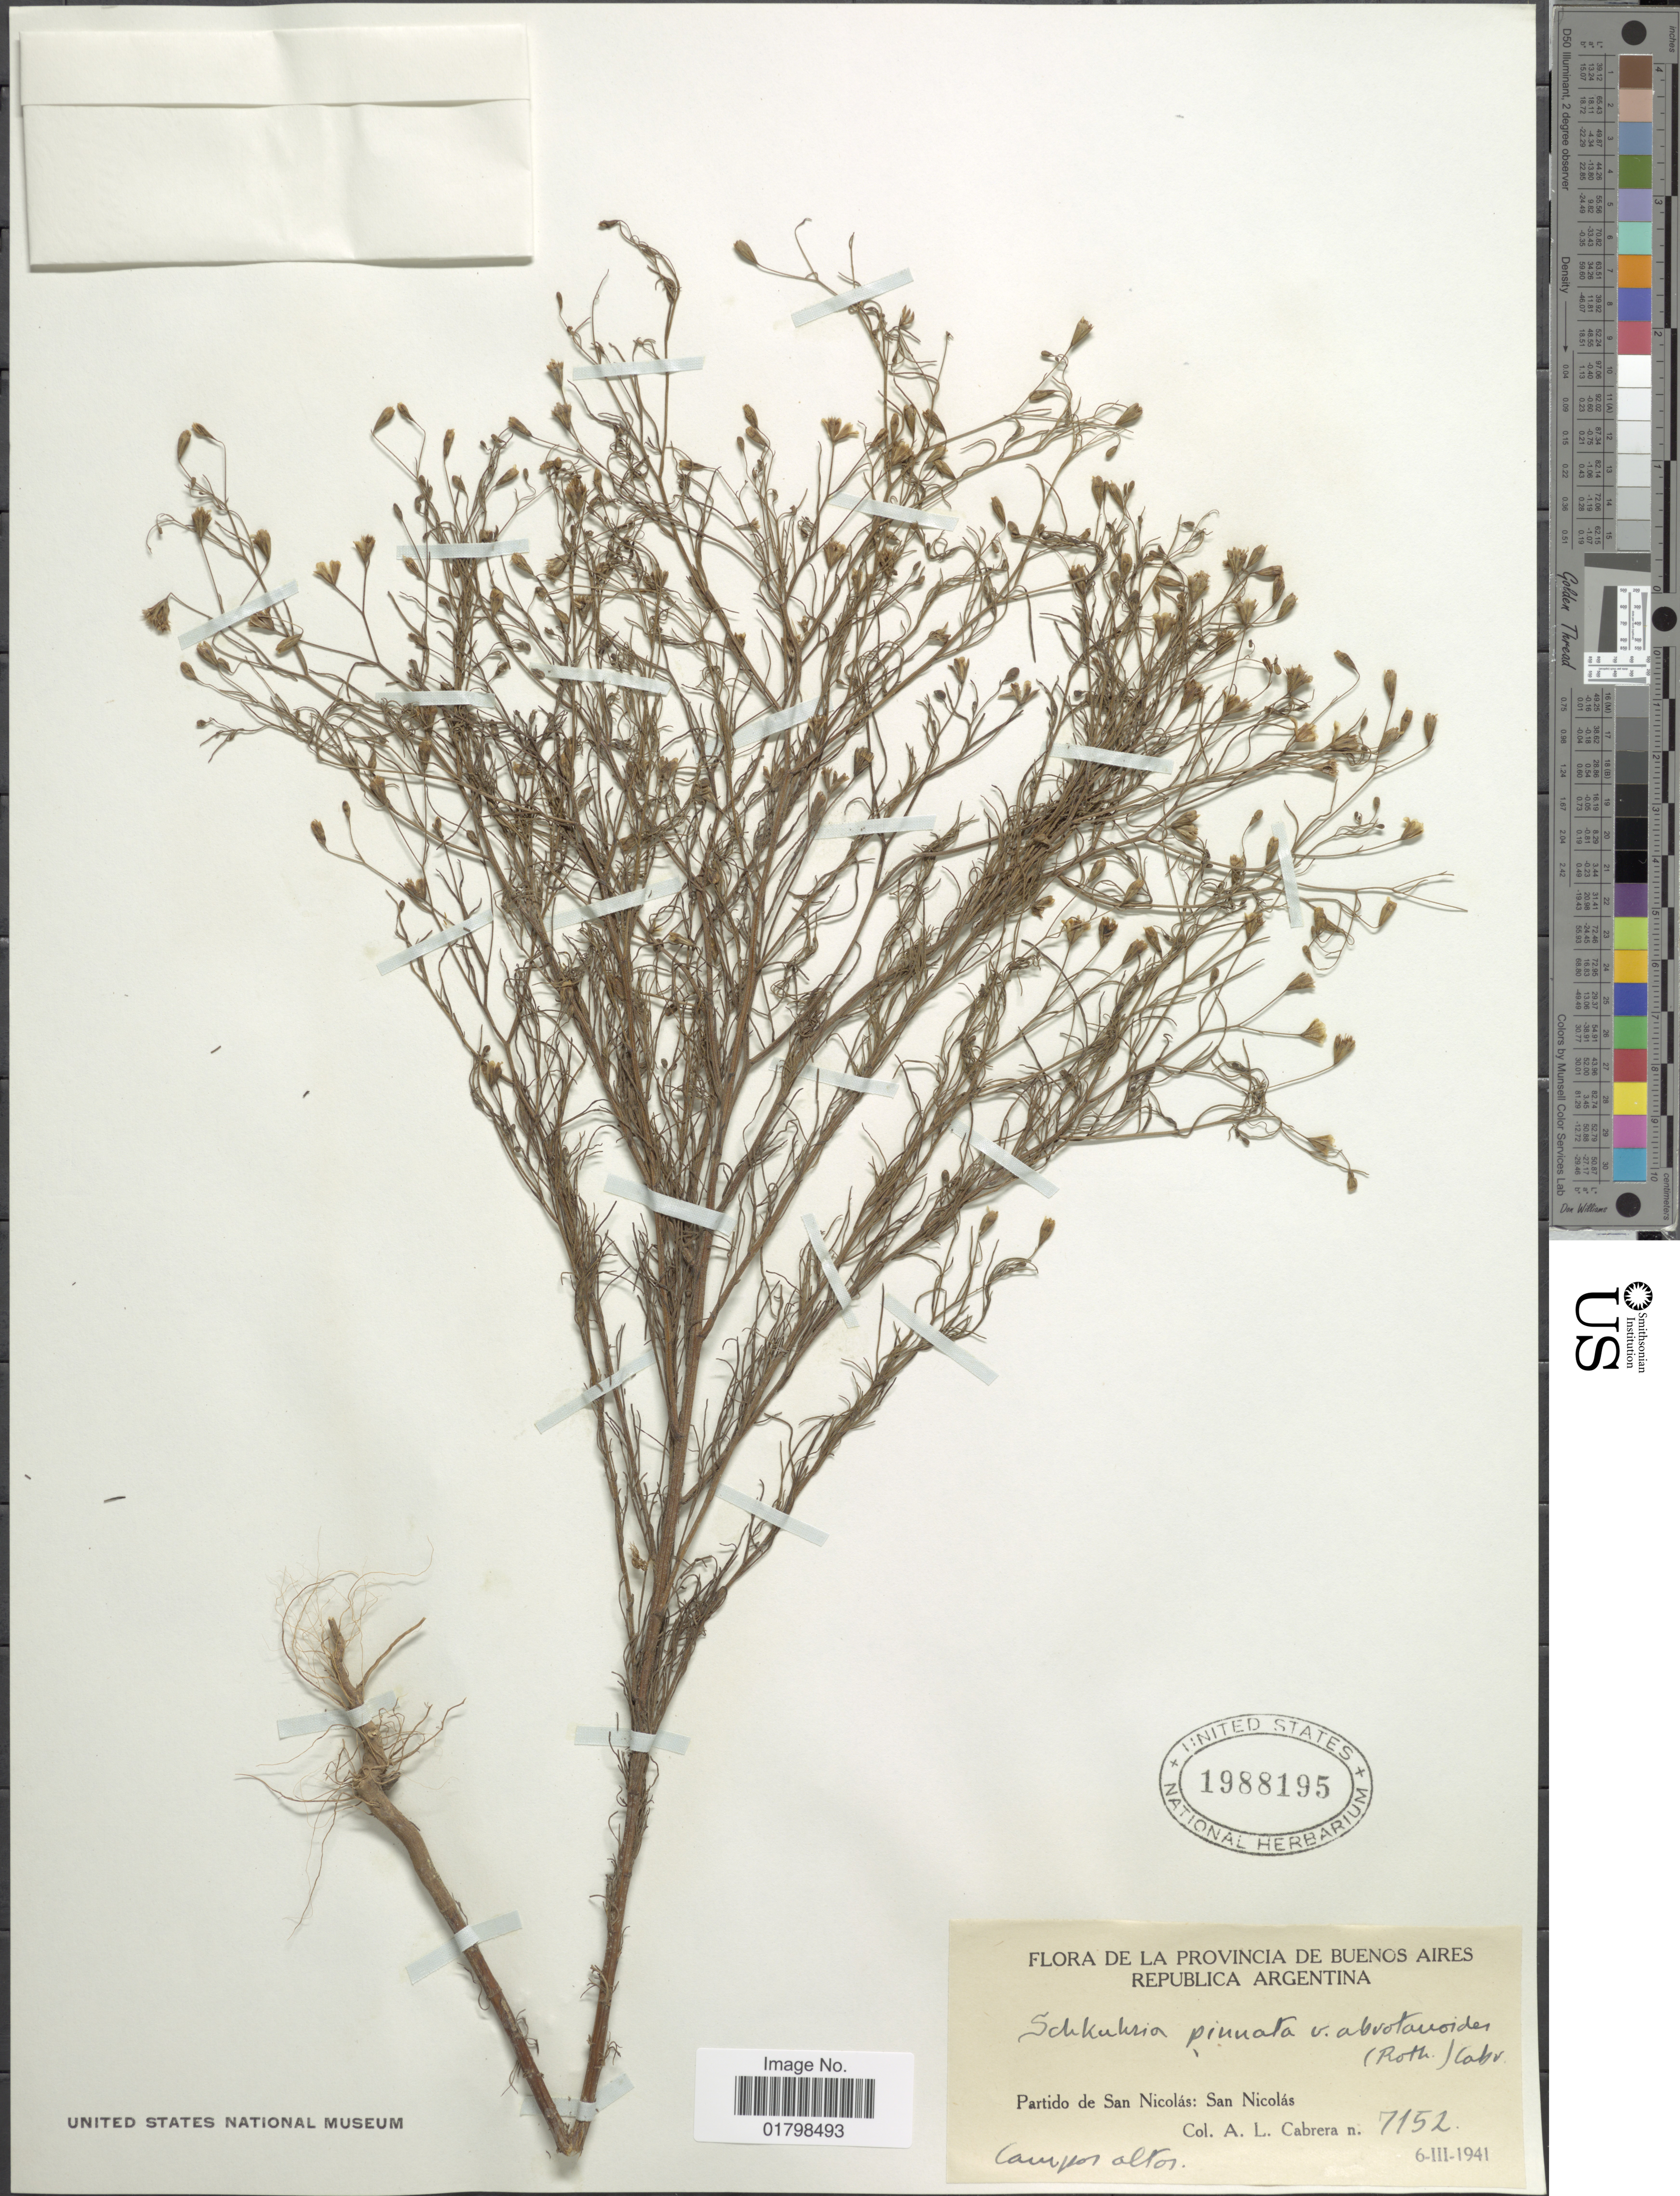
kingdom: Plantae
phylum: Tracheophyta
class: Magnoliopsida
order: Asterales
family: Asteraceae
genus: Schkuhria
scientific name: Schkuhria pinnata var. abrotanoides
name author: (Roth) Cabrera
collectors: A. L. Cabrera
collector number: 7152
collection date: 1941-03-06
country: Argentina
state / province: Buenos Aires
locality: Partido de San Nicolas: San Nicolas, Campos Altos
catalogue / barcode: US 1988195